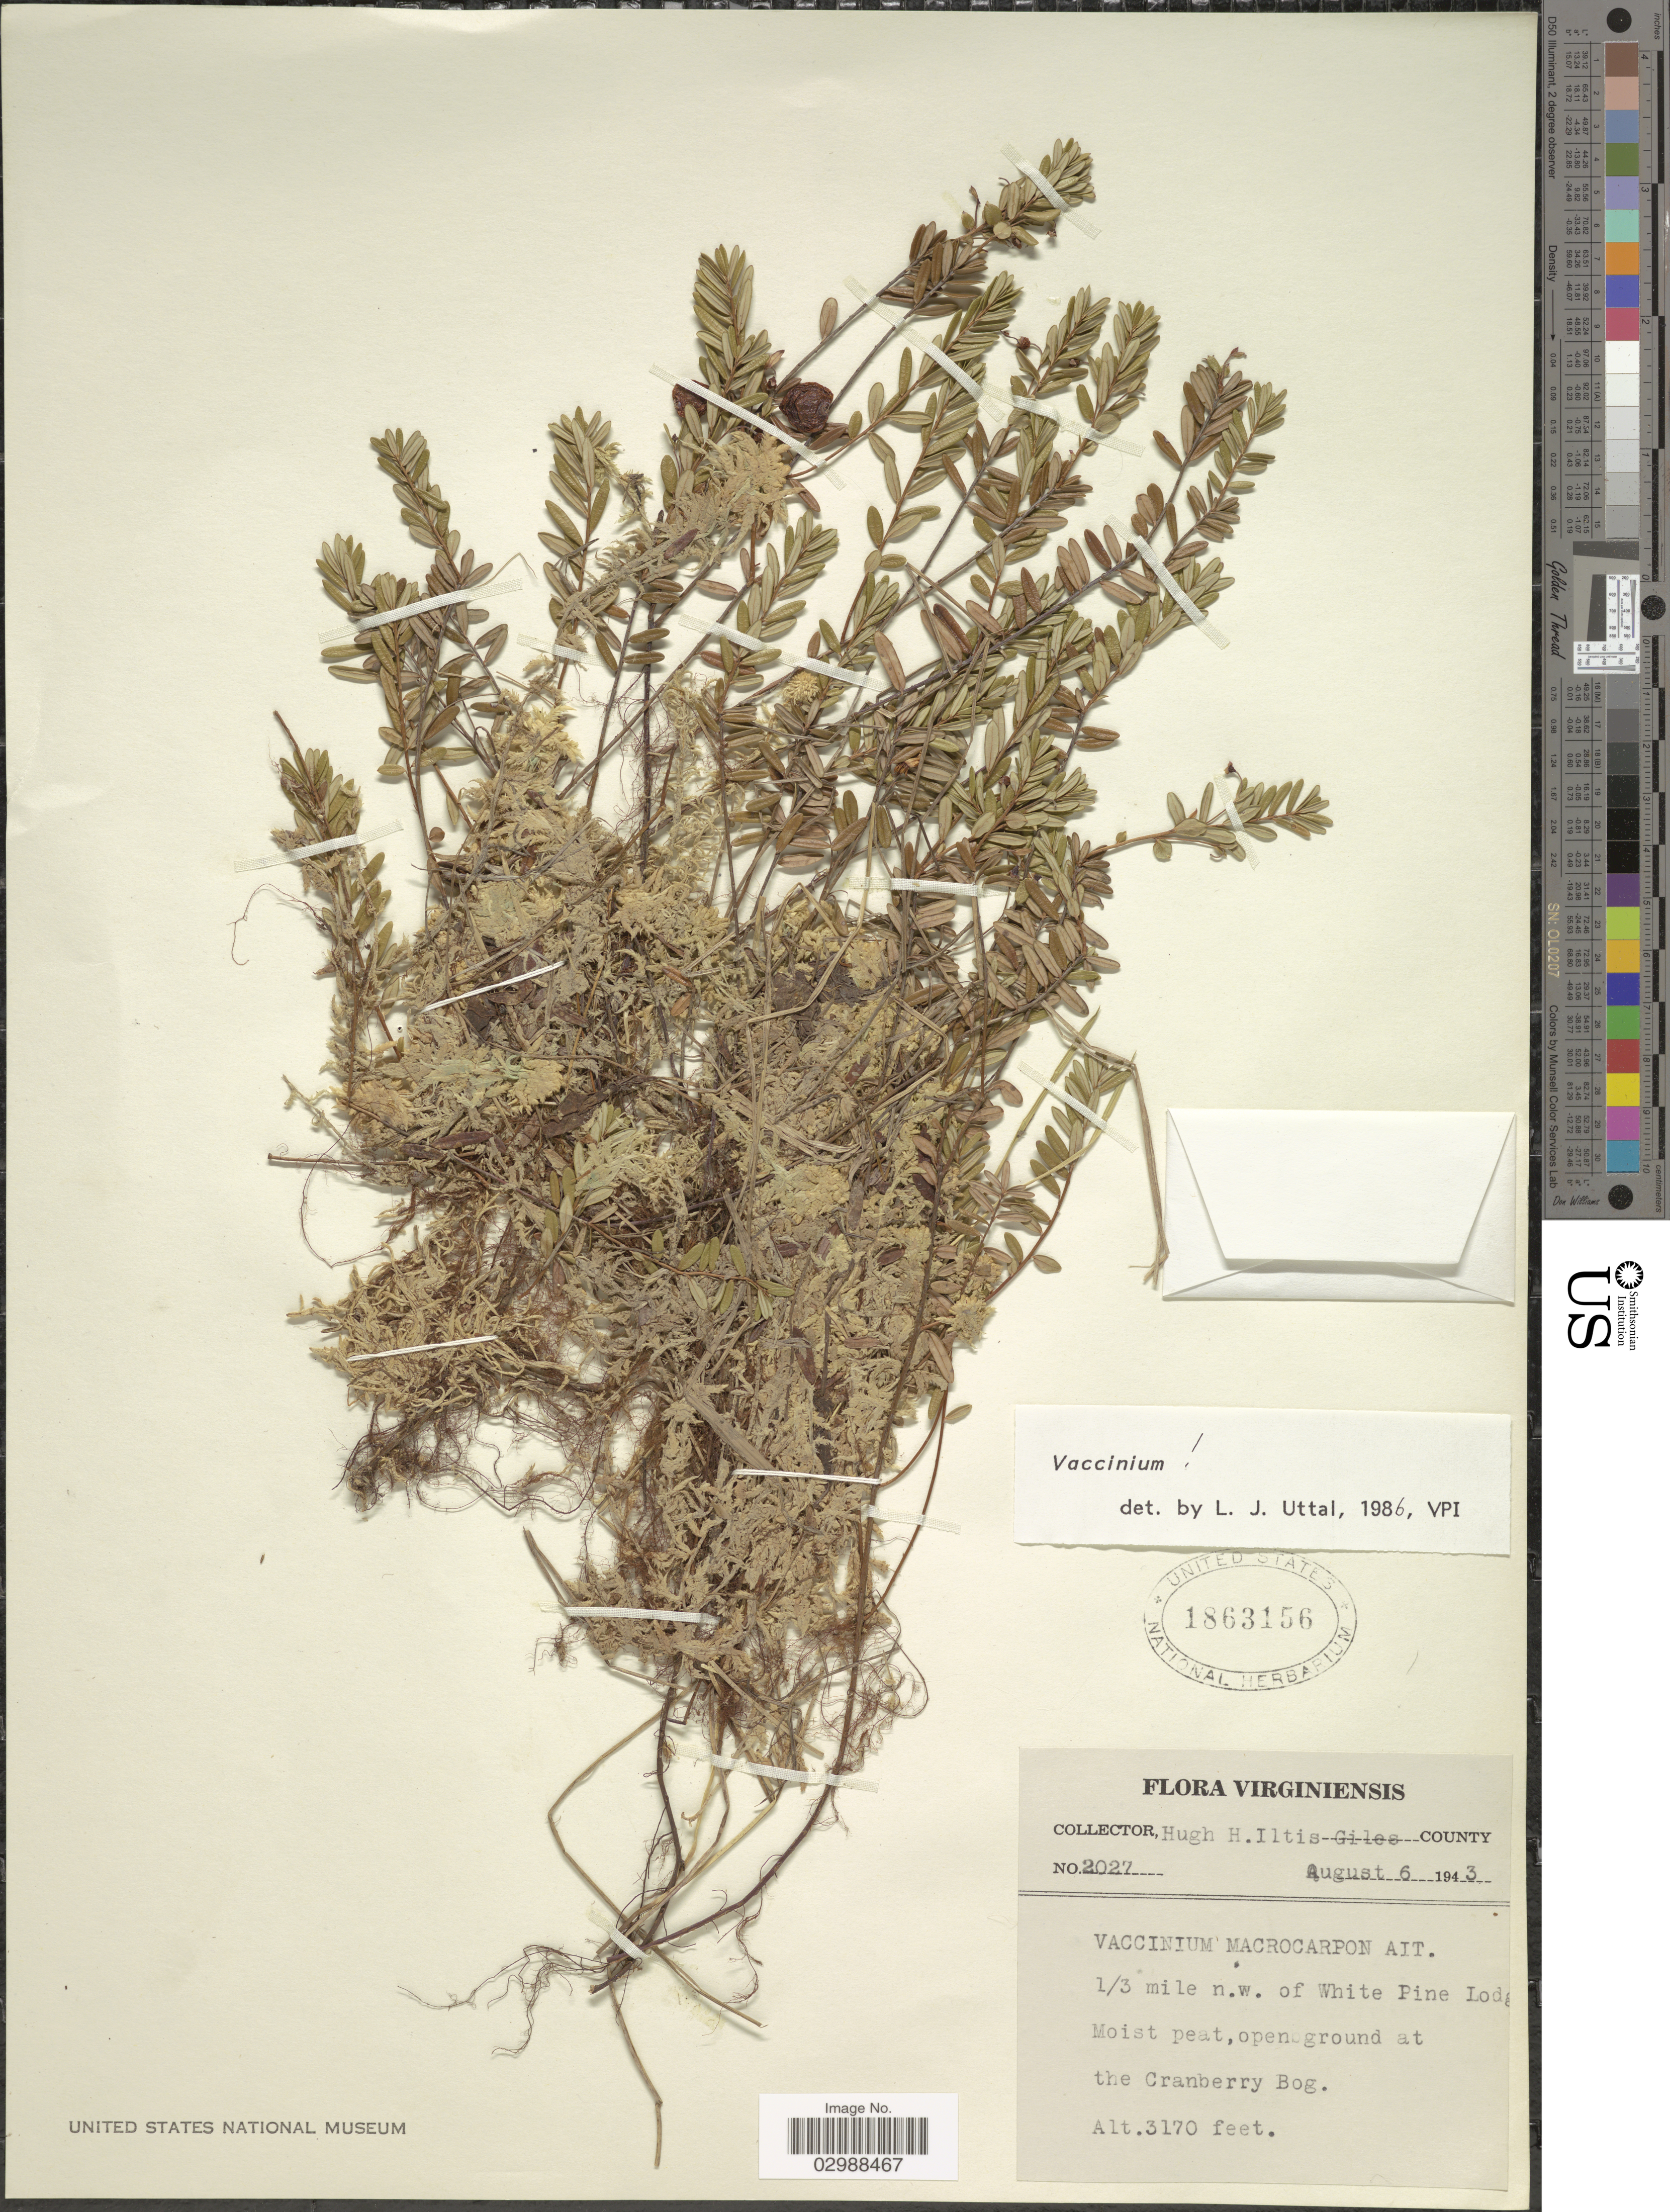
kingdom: Plantae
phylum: Tracheophyta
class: Magnoliopsida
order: Ericales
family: Ericaceae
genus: Vaccinium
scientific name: Vaccinium macrocarpon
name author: Aiton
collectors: H. Iltis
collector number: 2027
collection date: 1943-08-06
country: United States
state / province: Virginia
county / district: Giles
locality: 1/3 mile n.w. of White Pine Lodge.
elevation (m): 966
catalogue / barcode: US 1863156